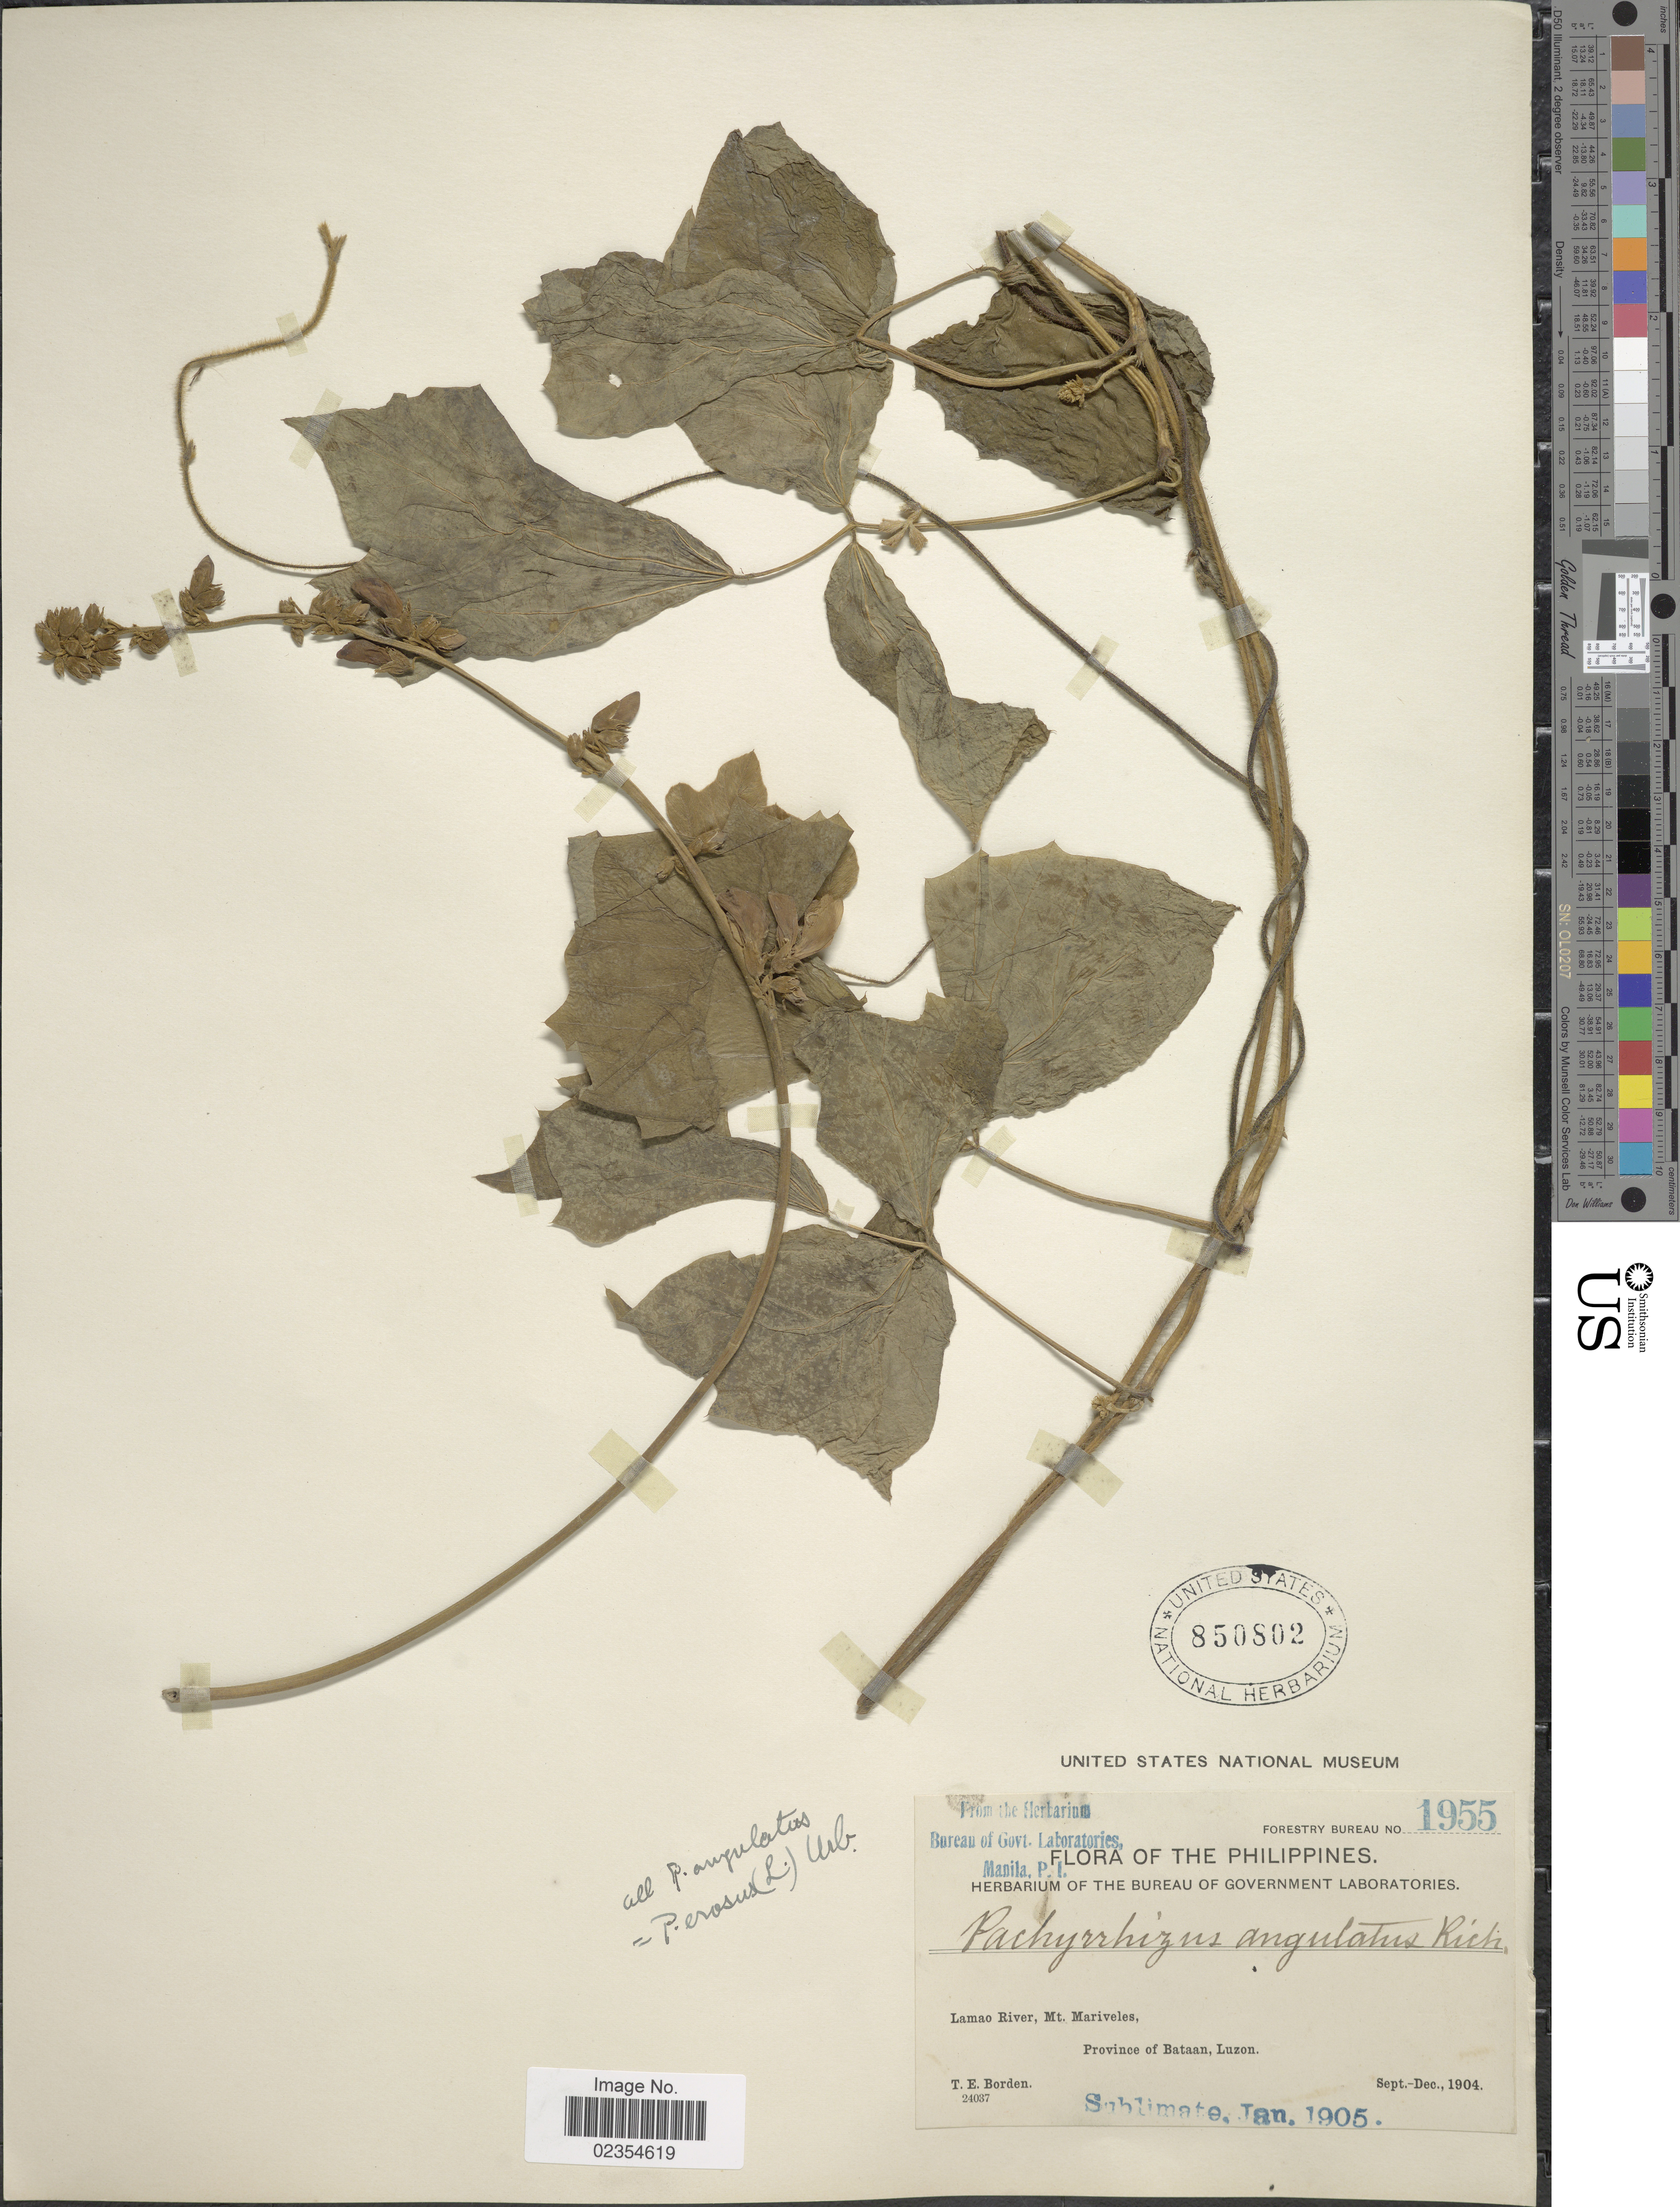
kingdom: Plantae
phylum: Tracheophyta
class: Magnoliopsida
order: Fabales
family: Fabaceae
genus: Pachyrhizus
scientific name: Pachyrhizus erosus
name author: (L.) Urb.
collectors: T. E. Borden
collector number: Forestry Bureau 1955/24037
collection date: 1904-09/1904-12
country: Philippines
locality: Lamao River, Mt. Mariveles, Province of Bataan, Luzon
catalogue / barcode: US 850802